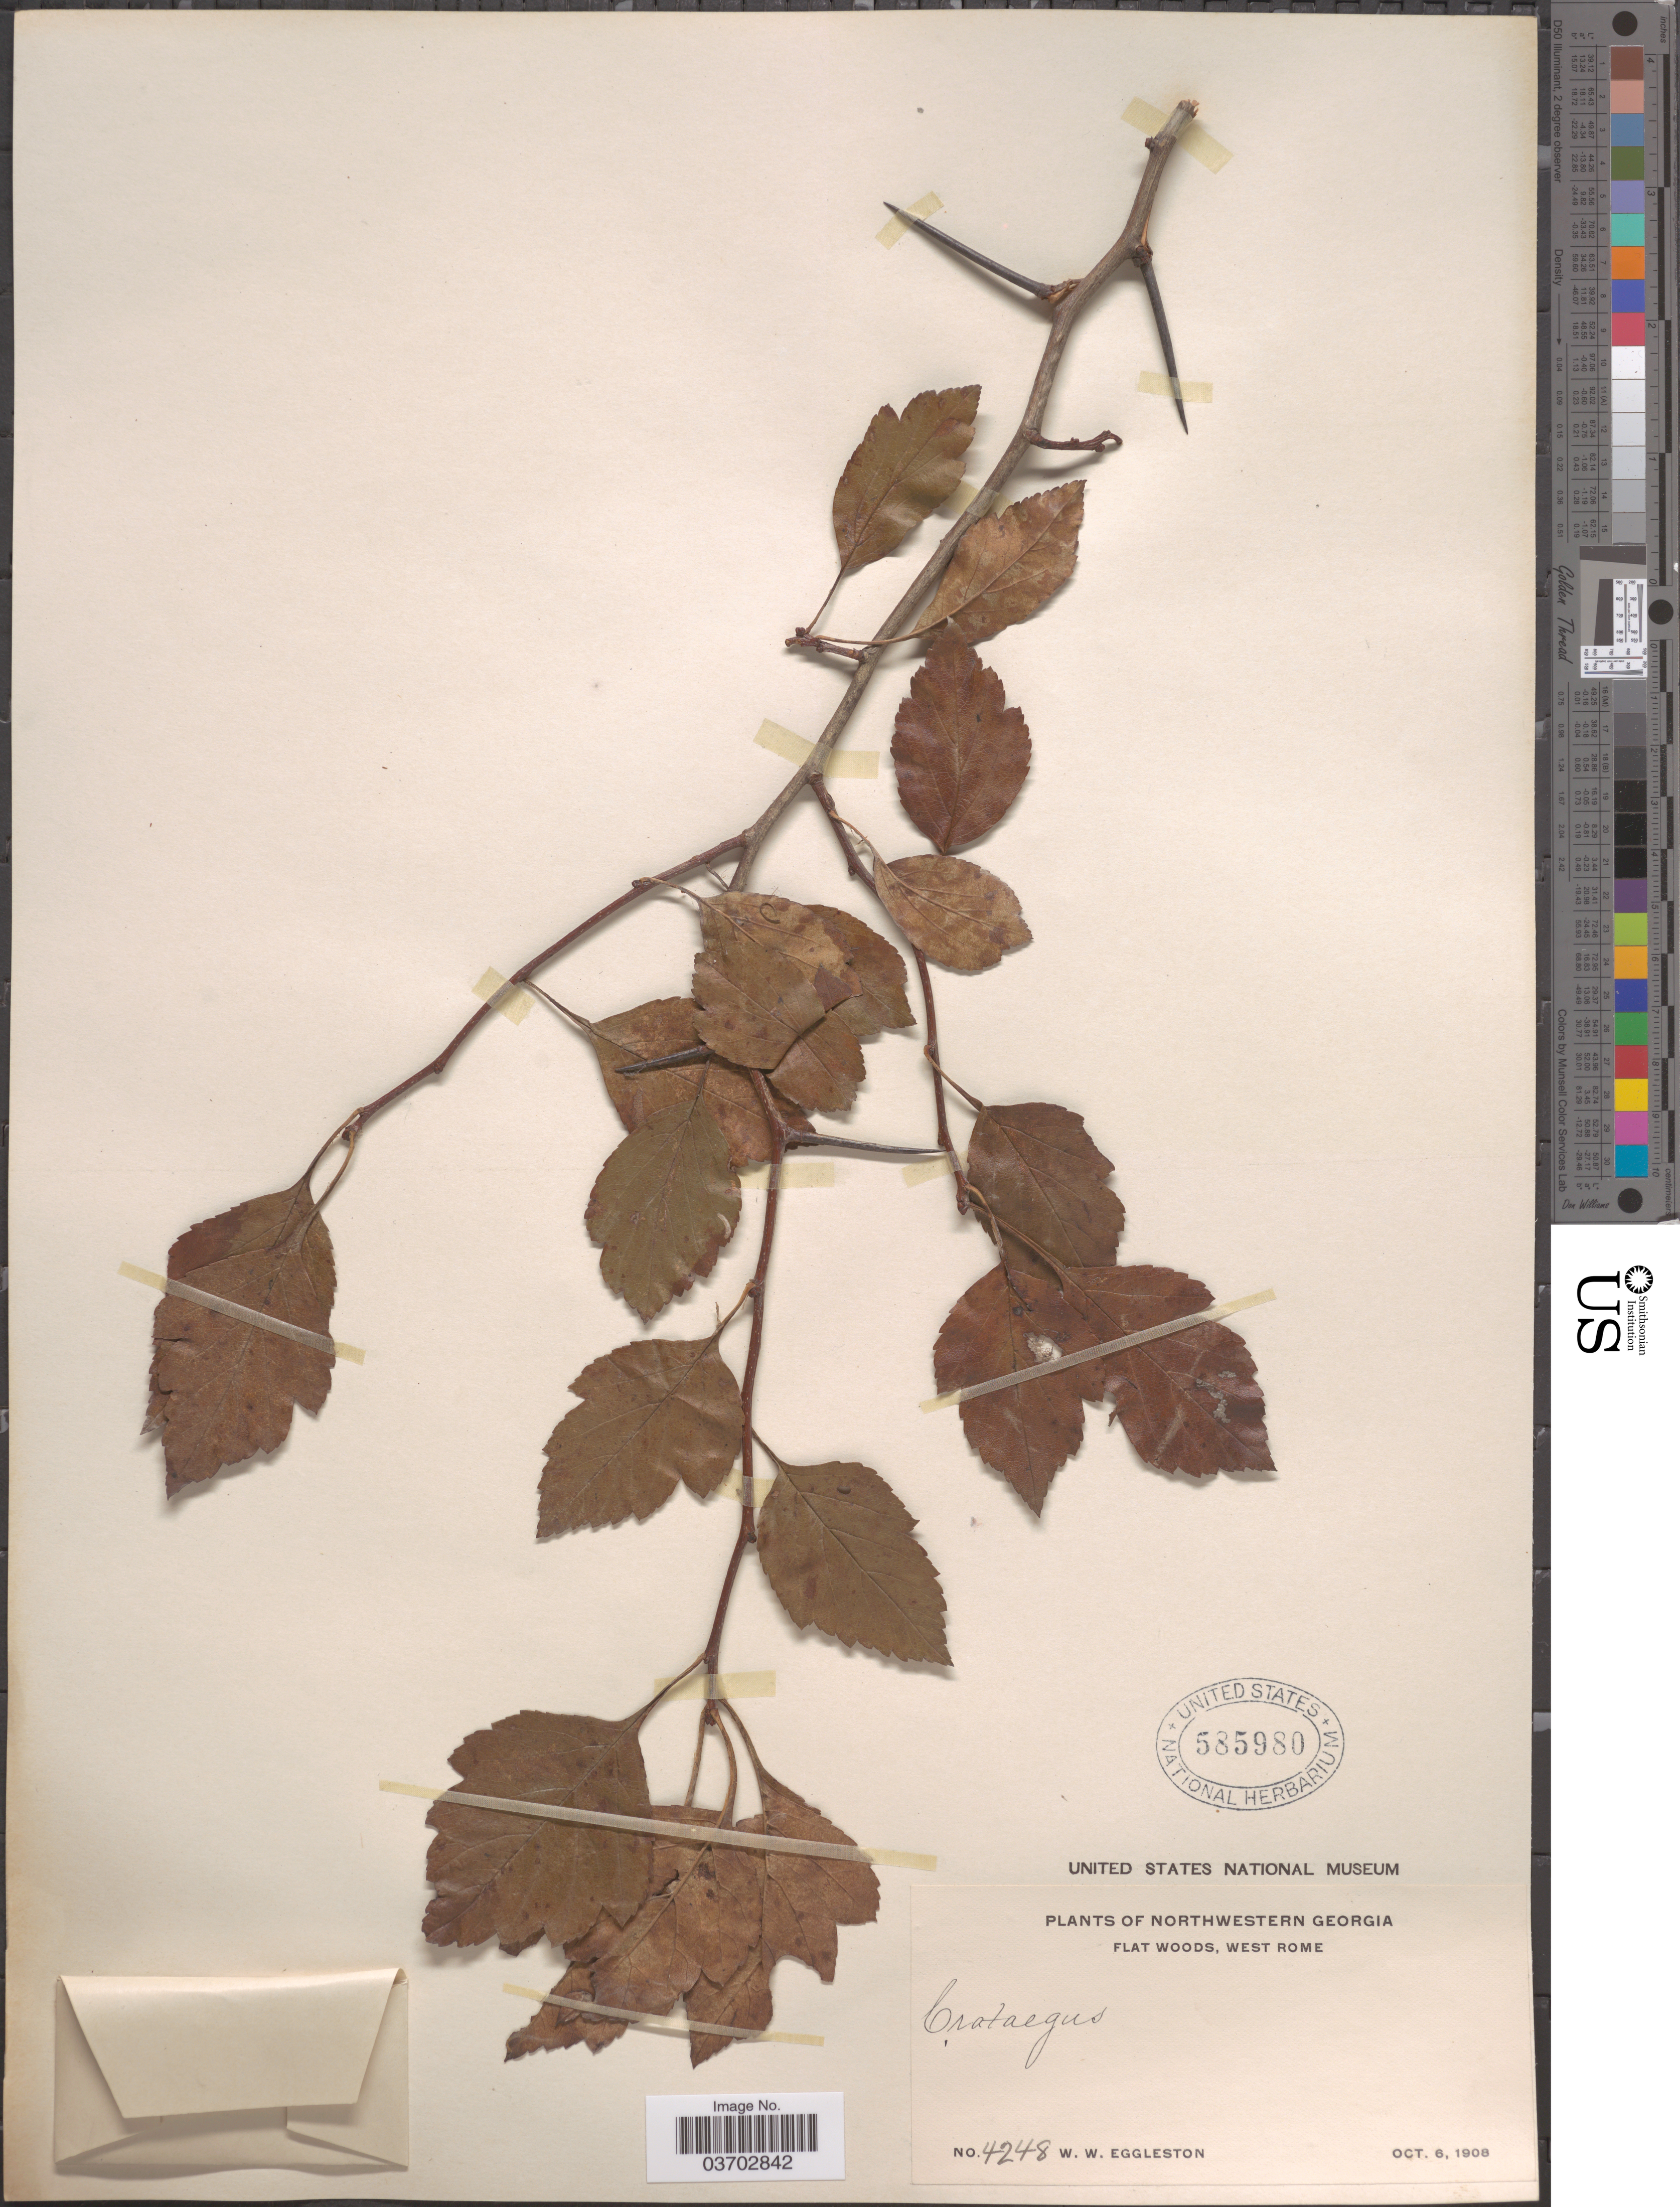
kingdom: Plantae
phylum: Tracheophyta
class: Magnoliopsida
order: Rosales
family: Rosaceae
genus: Crataegus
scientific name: Crataegus sp.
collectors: W. W. Eggleston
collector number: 4248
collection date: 1908-10-06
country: United States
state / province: Georgia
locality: Northwestern Georgia. Flat Woods, West Rome.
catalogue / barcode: US 585980